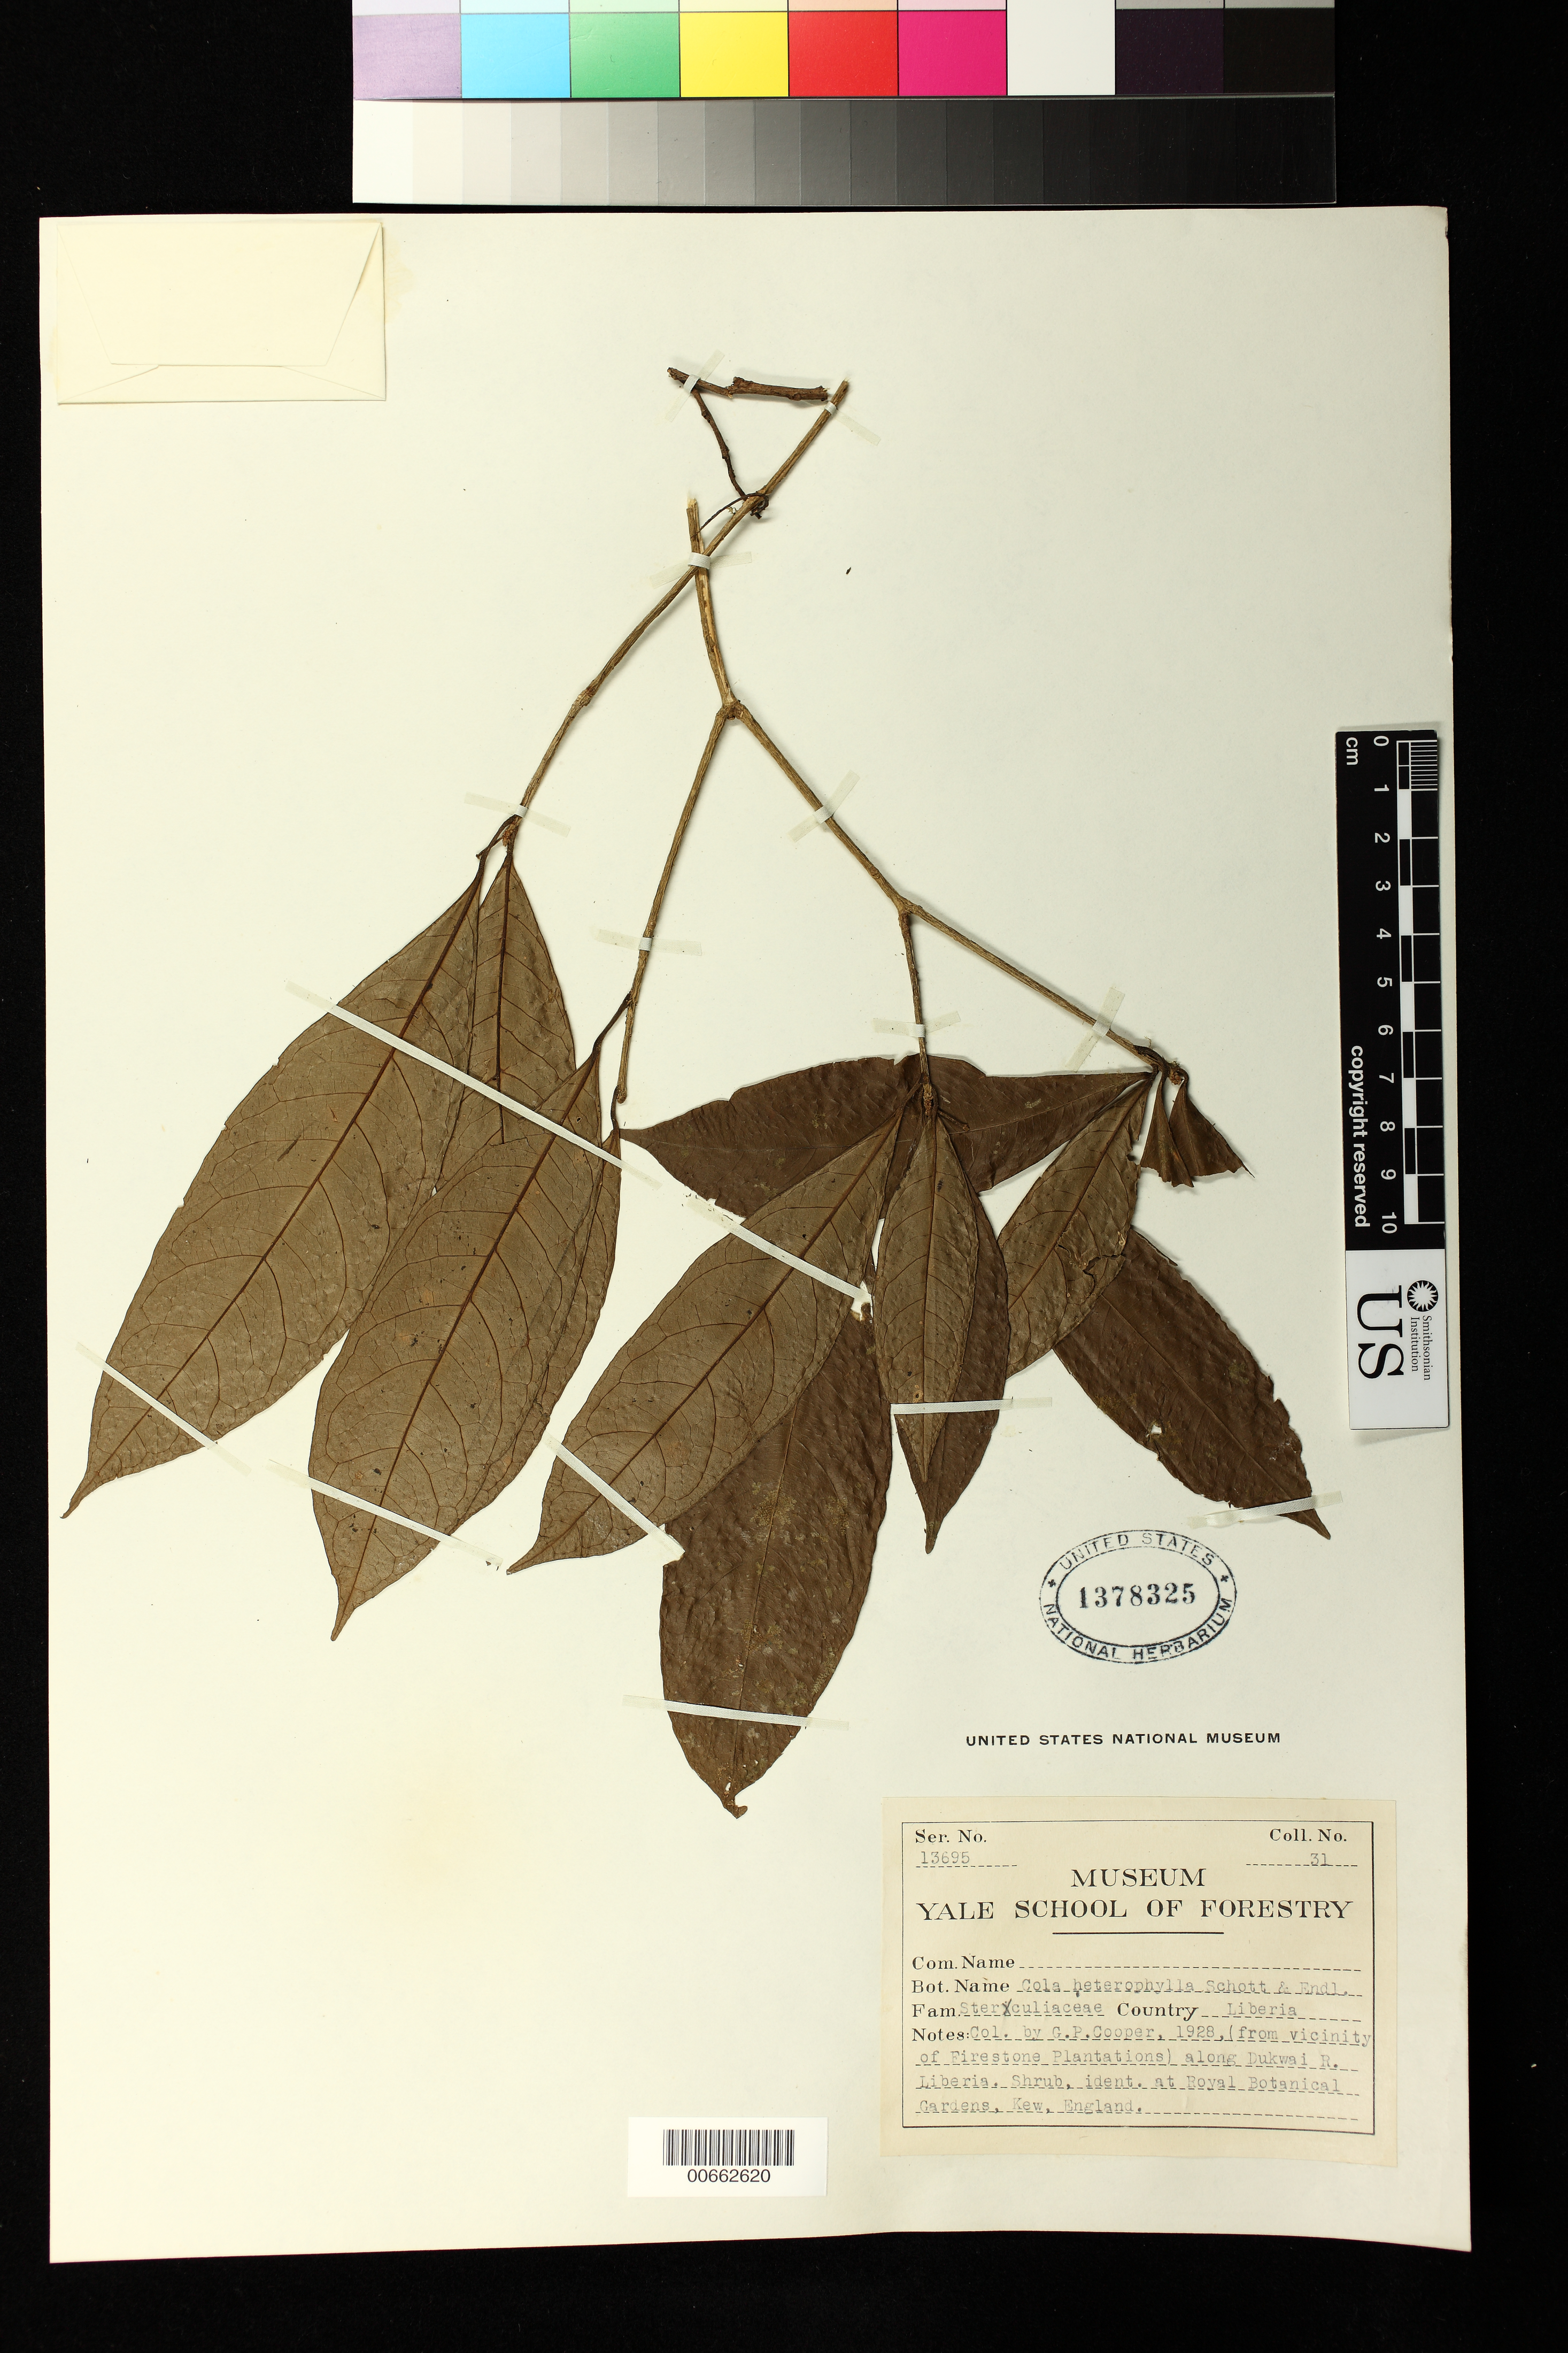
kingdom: Plantae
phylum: Tracheophyta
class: Magnoliopsida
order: Malvales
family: Malvaceae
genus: Cola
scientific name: Cola heterophylla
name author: (P. Beauv.) Schott & Endl.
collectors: G. Cooper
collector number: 31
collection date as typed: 1928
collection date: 1928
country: Liberia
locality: Vicinity of Firestone Plantations, along Dukwai River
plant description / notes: MAD, US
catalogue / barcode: US 1378325